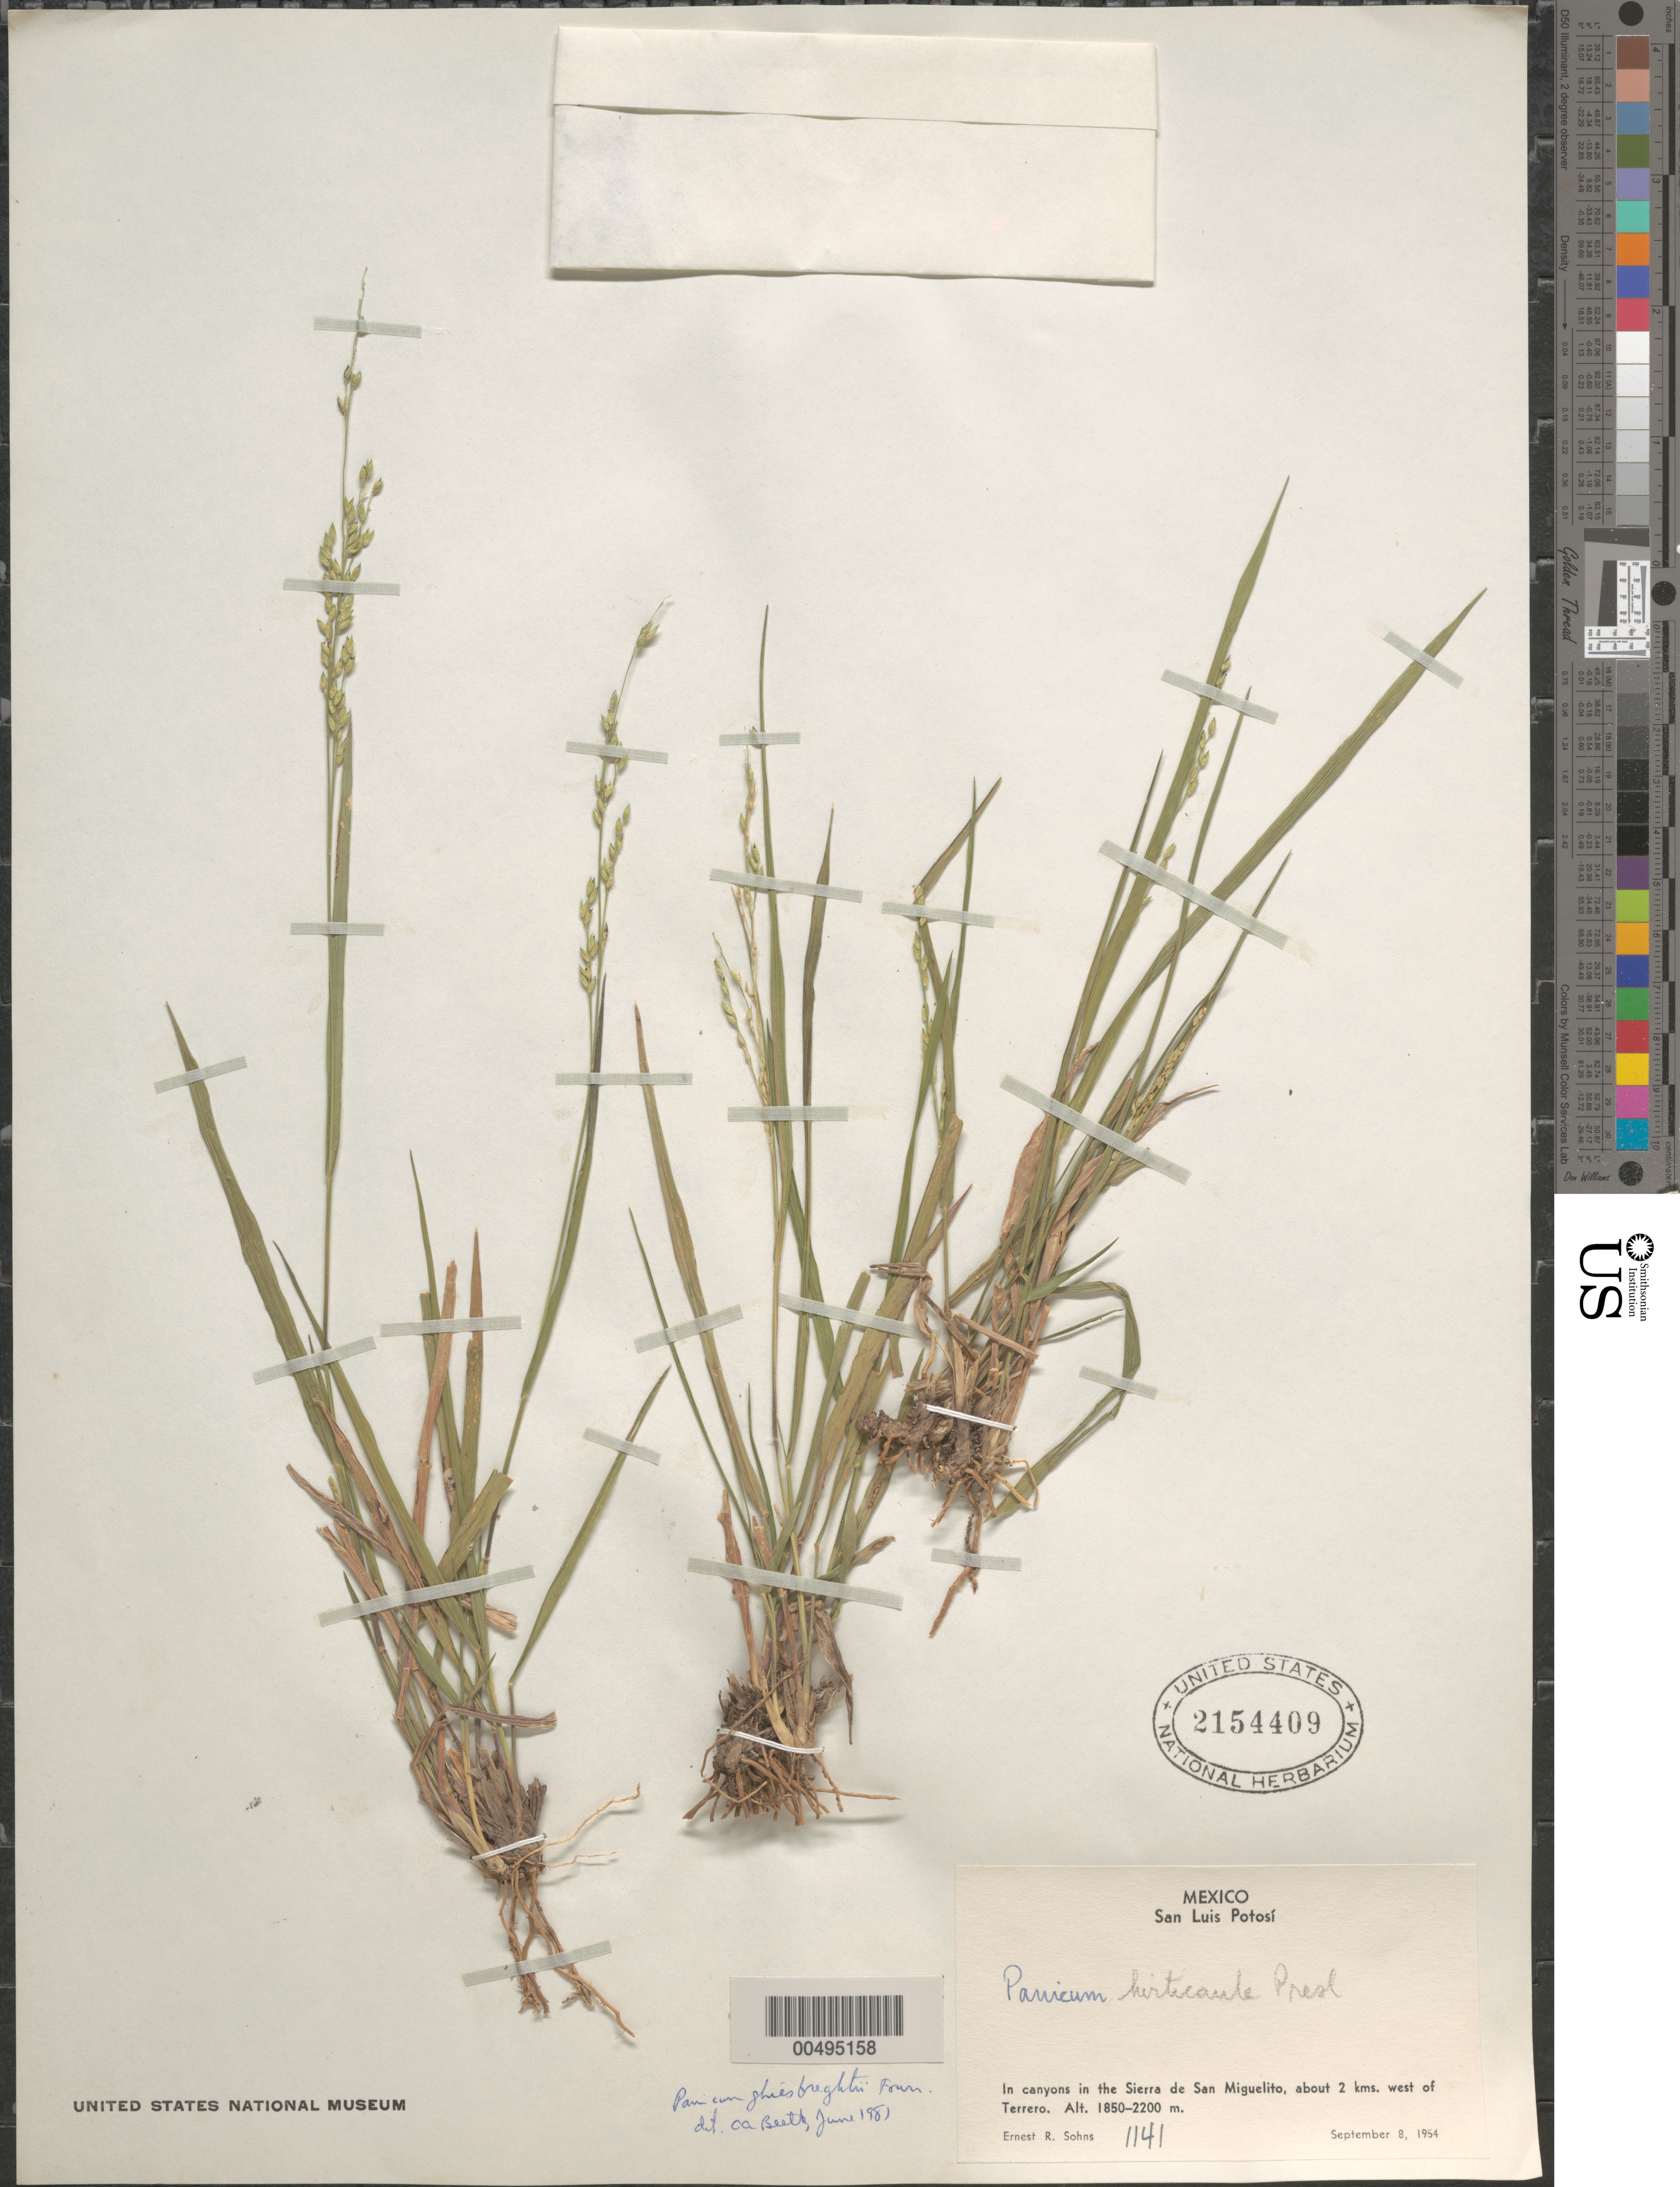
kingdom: Plantae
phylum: Tracheophyta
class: Liliopsida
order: Poales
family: Poaceae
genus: Panicum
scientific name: Panicum hallii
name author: Vasey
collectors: E. R. Sohns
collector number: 1141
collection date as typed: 8 Sep 1954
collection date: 1954-09-08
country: Mexico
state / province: San Luis Potosi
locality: In the Sierra de San Miguelito, about 2 km W of Terrero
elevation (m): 1850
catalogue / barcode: US 2154409